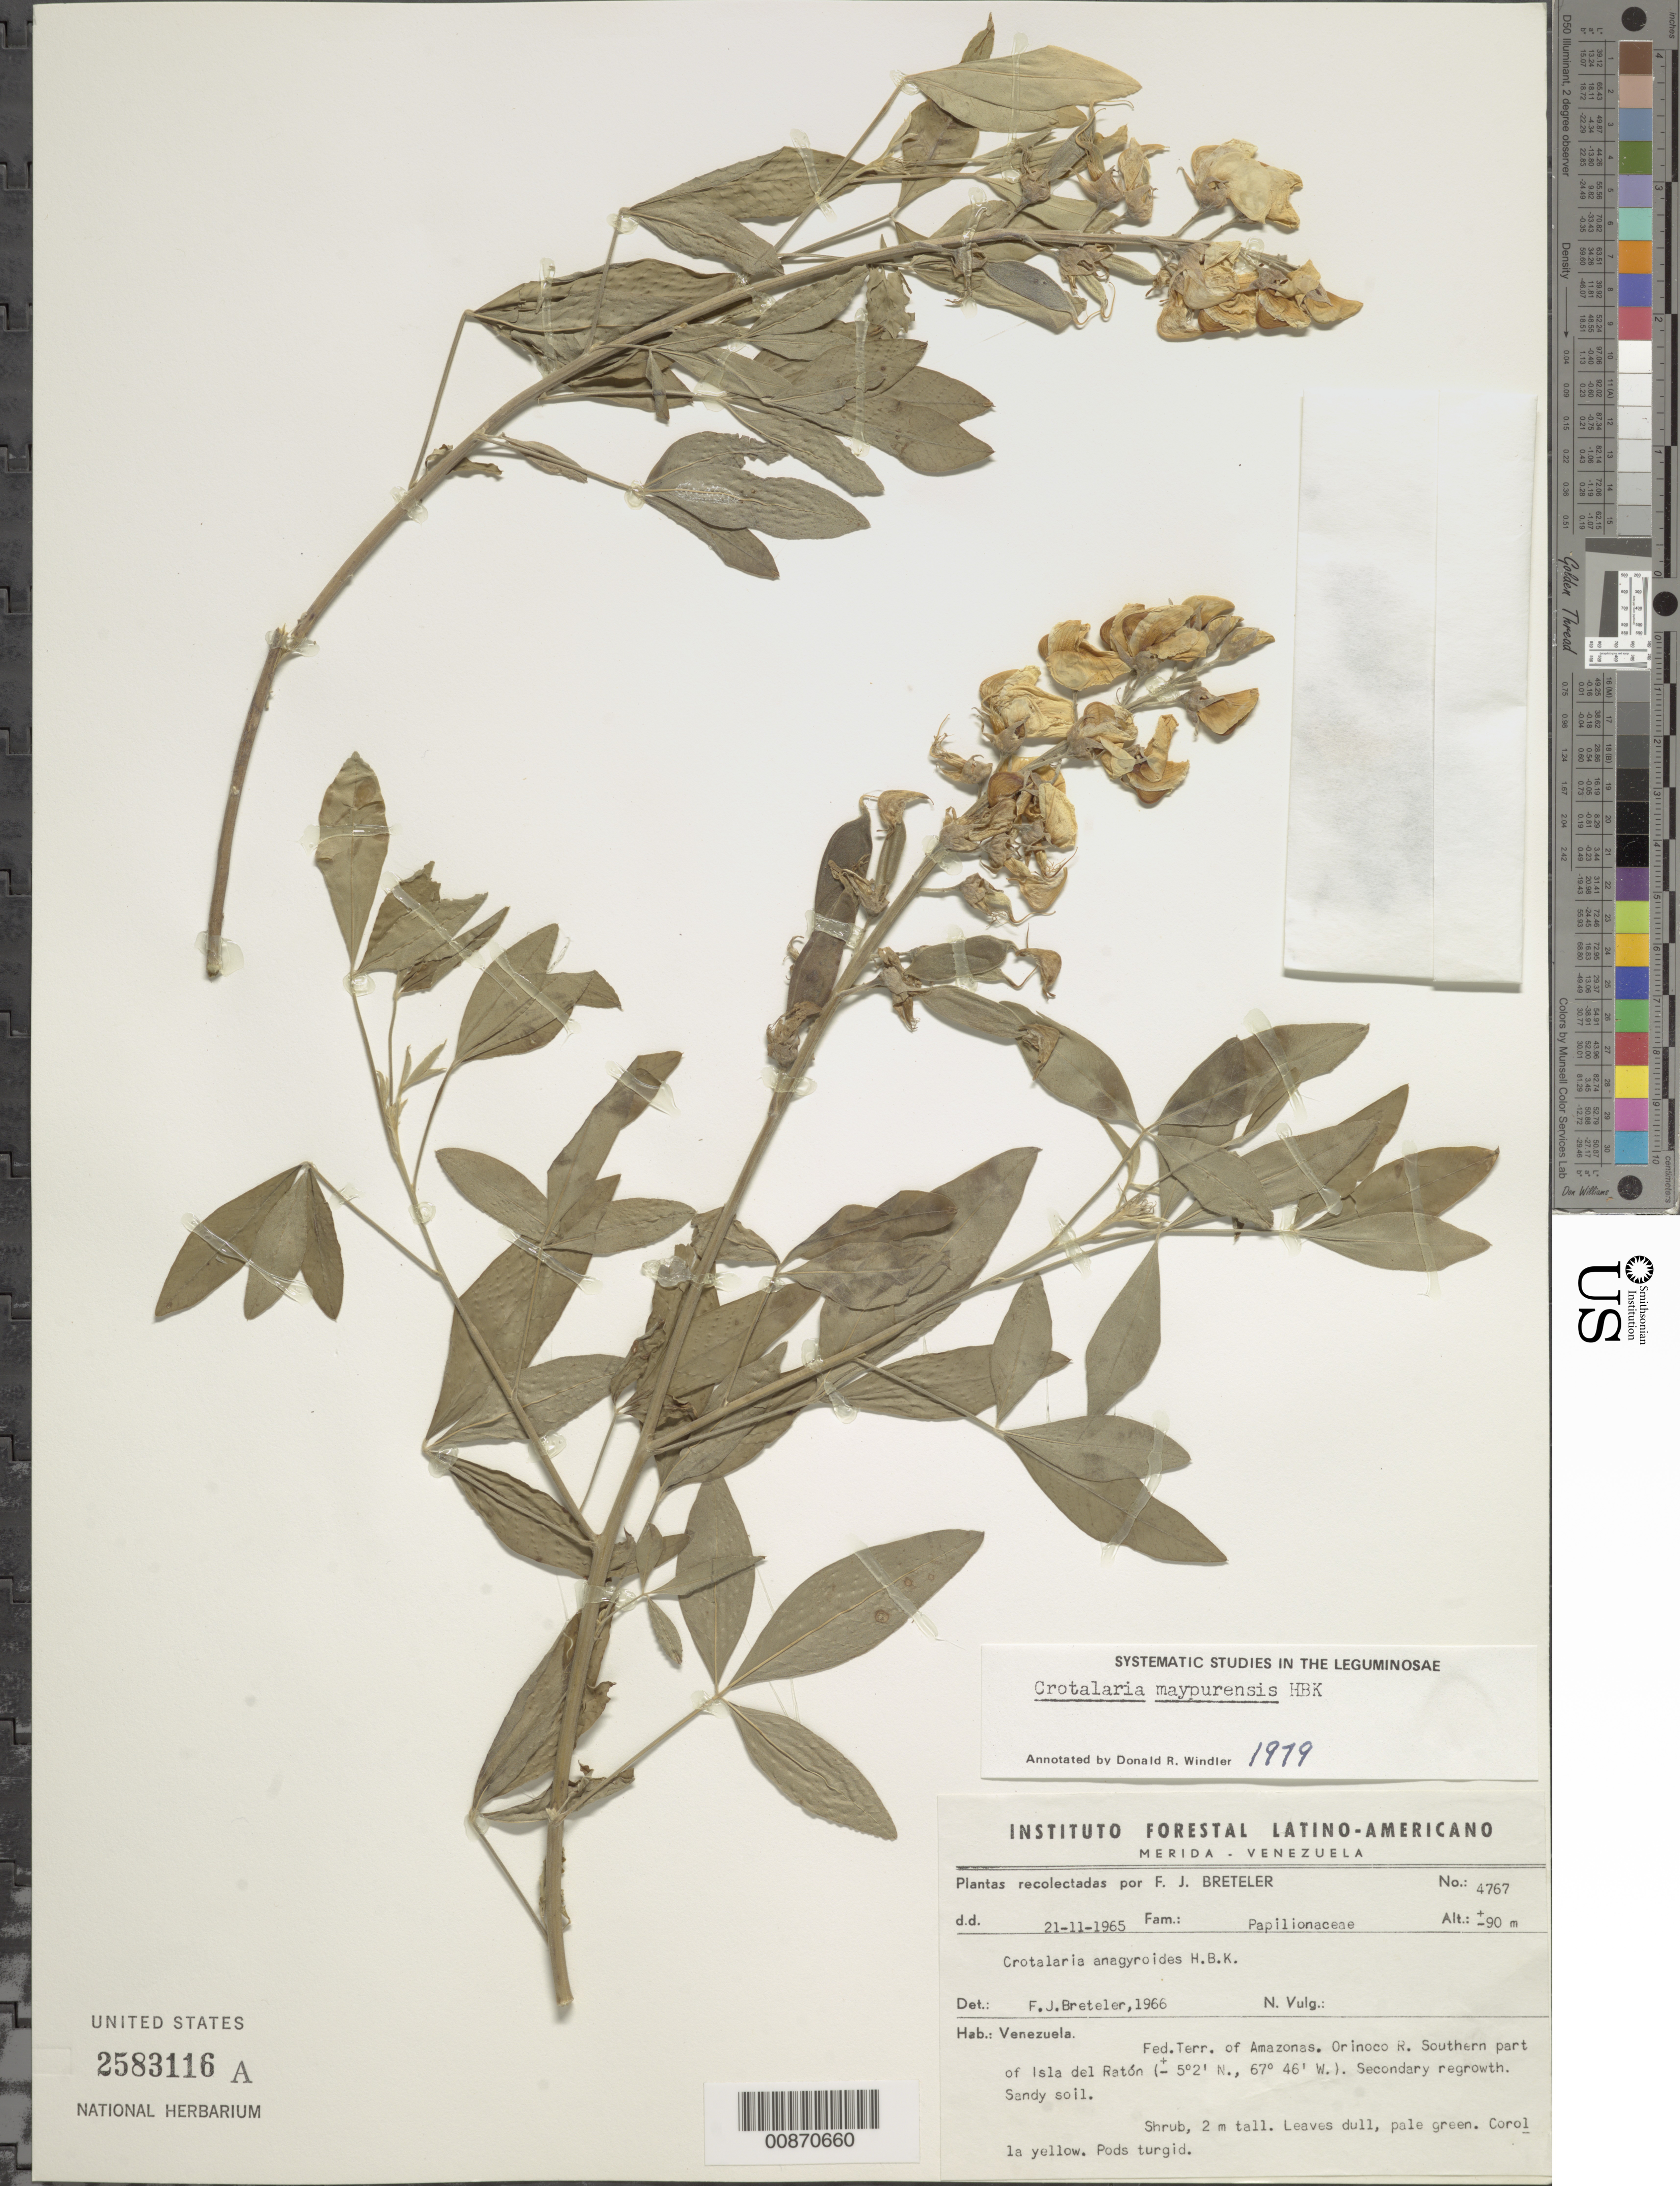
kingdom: Plantae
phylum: Tracheophyta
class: Magnoliopsida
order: Fabales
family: Fabaceae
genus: Crotalaria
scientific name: Crotalaria maypurensis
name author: Kunth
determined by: Windler, D. R.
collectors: F. J. Breteler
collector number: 4767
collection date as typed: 21-Nov-65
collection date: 1965-11-21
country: Venezuela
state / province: Amazonas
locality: Orinoco R., southern part of Isla del Ratón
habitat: Secondary regrowth, sandy soil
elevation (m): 90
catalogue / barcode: US 2583116A